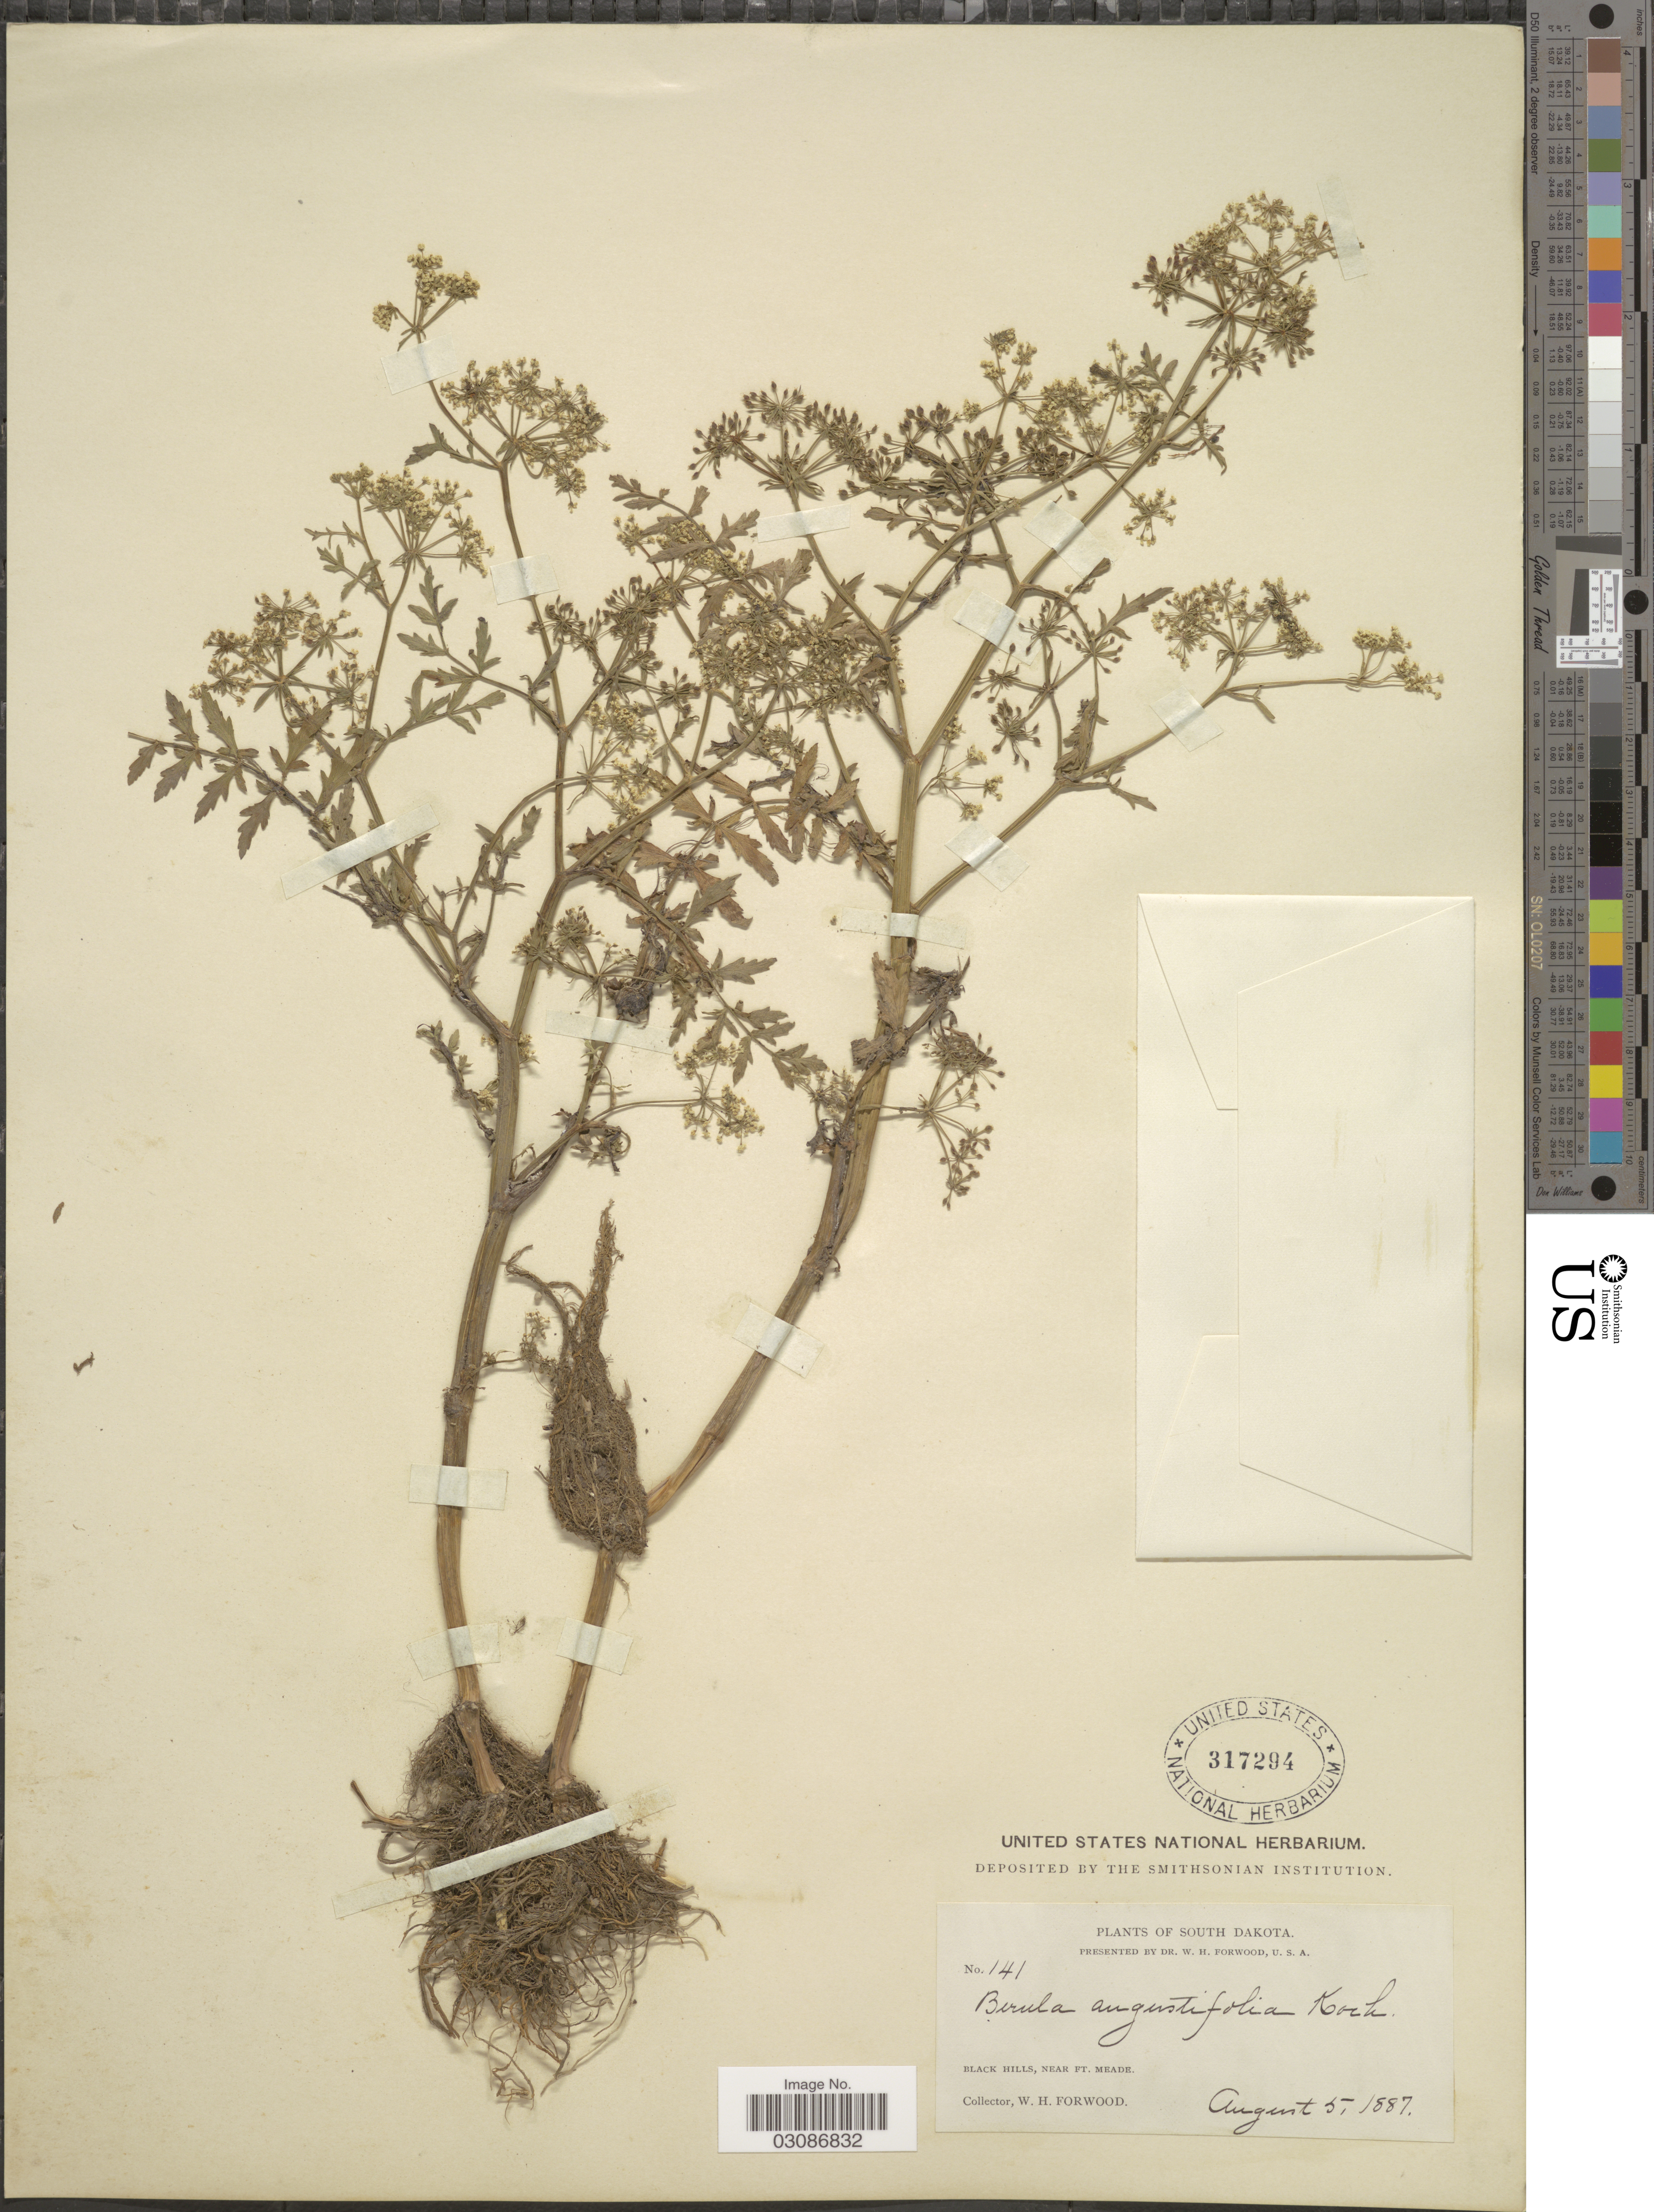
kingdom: Plantae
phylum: Tracheophyta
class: Magnoliopsida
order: Apiales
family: Apiaceae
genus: Berula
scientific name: Berula erecta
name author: (Huds.) Coville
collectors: W. Forwood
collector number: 141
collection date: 1887-08-05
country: United States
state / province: South Dakota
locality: Black Hills, near Ft. Meade.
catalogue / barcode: US 317294